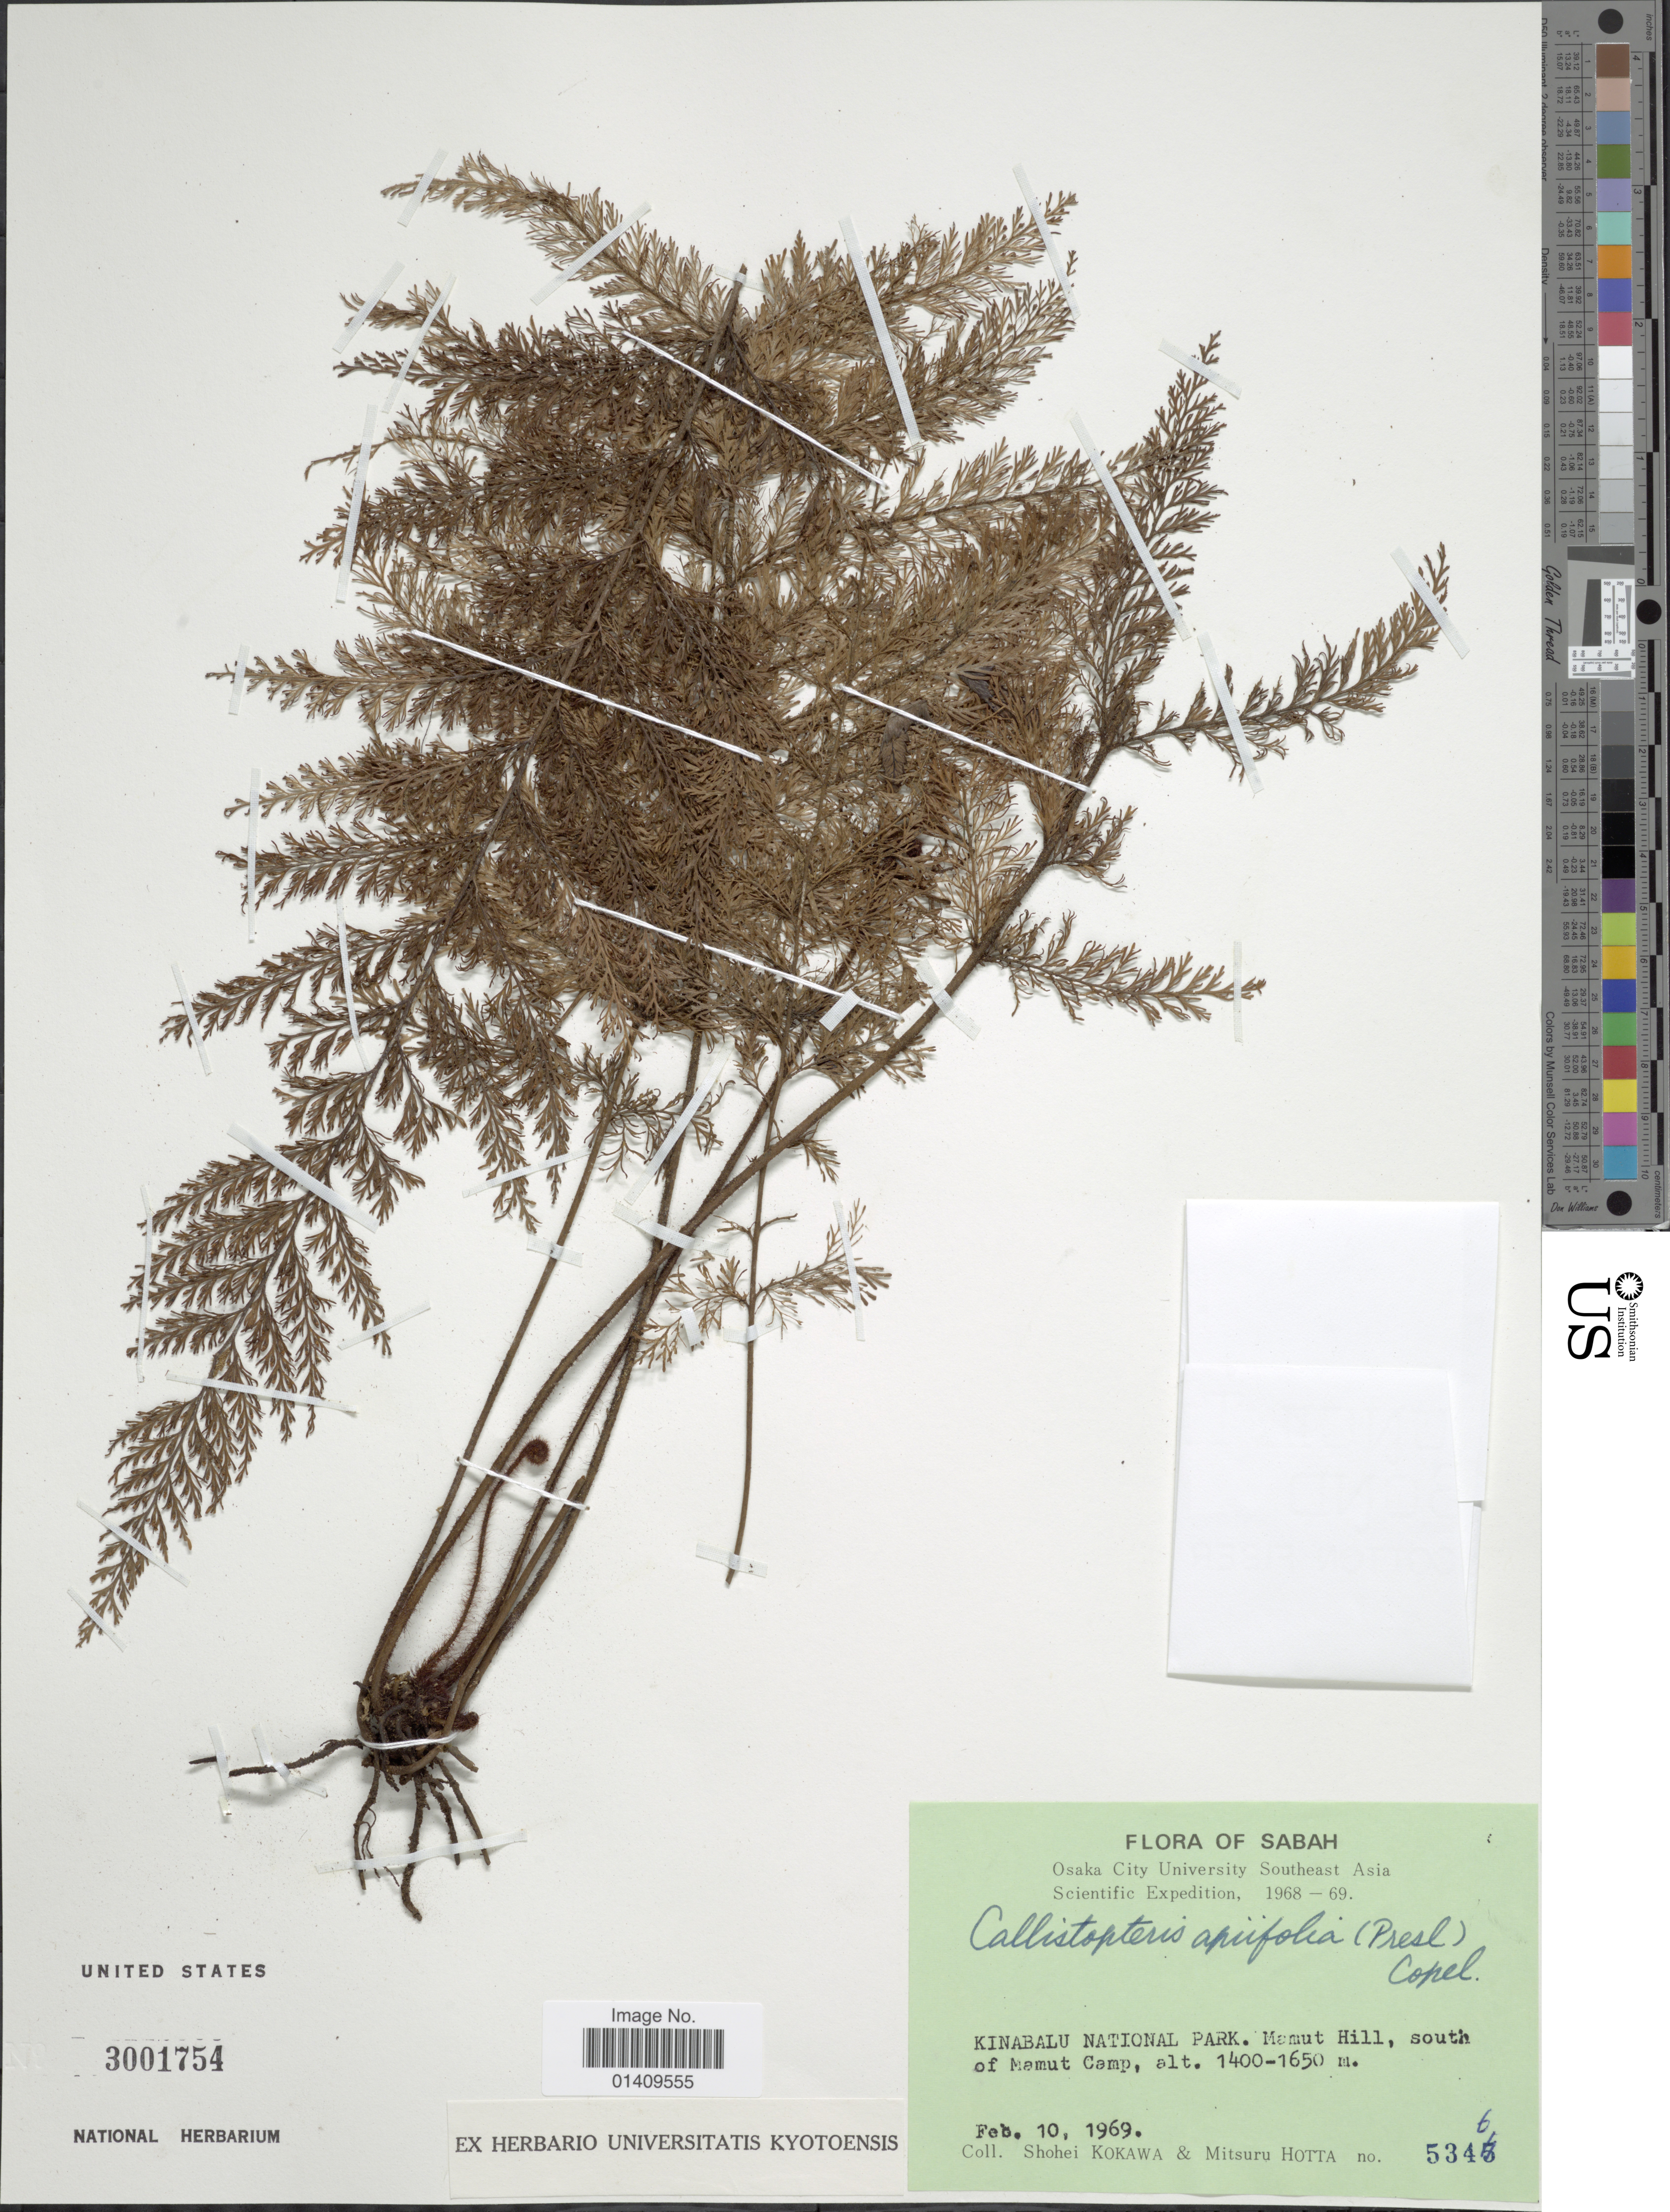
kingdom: Plantae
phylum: Tracheophyta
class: Polypodiopsida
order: Hymenophyllales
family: Hymenophyllaceae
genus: Callistopteris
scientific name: Callistopteris apiifolia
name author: (C. Presl) Copel.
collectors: S. Kokawa & M. Hotta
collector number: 5346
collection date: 1969-02-10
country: Malaysia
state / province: Sabah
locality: Kinabalu national park. Mamut hill south of Mamut camp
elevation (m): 1400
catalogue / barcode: US 3001754